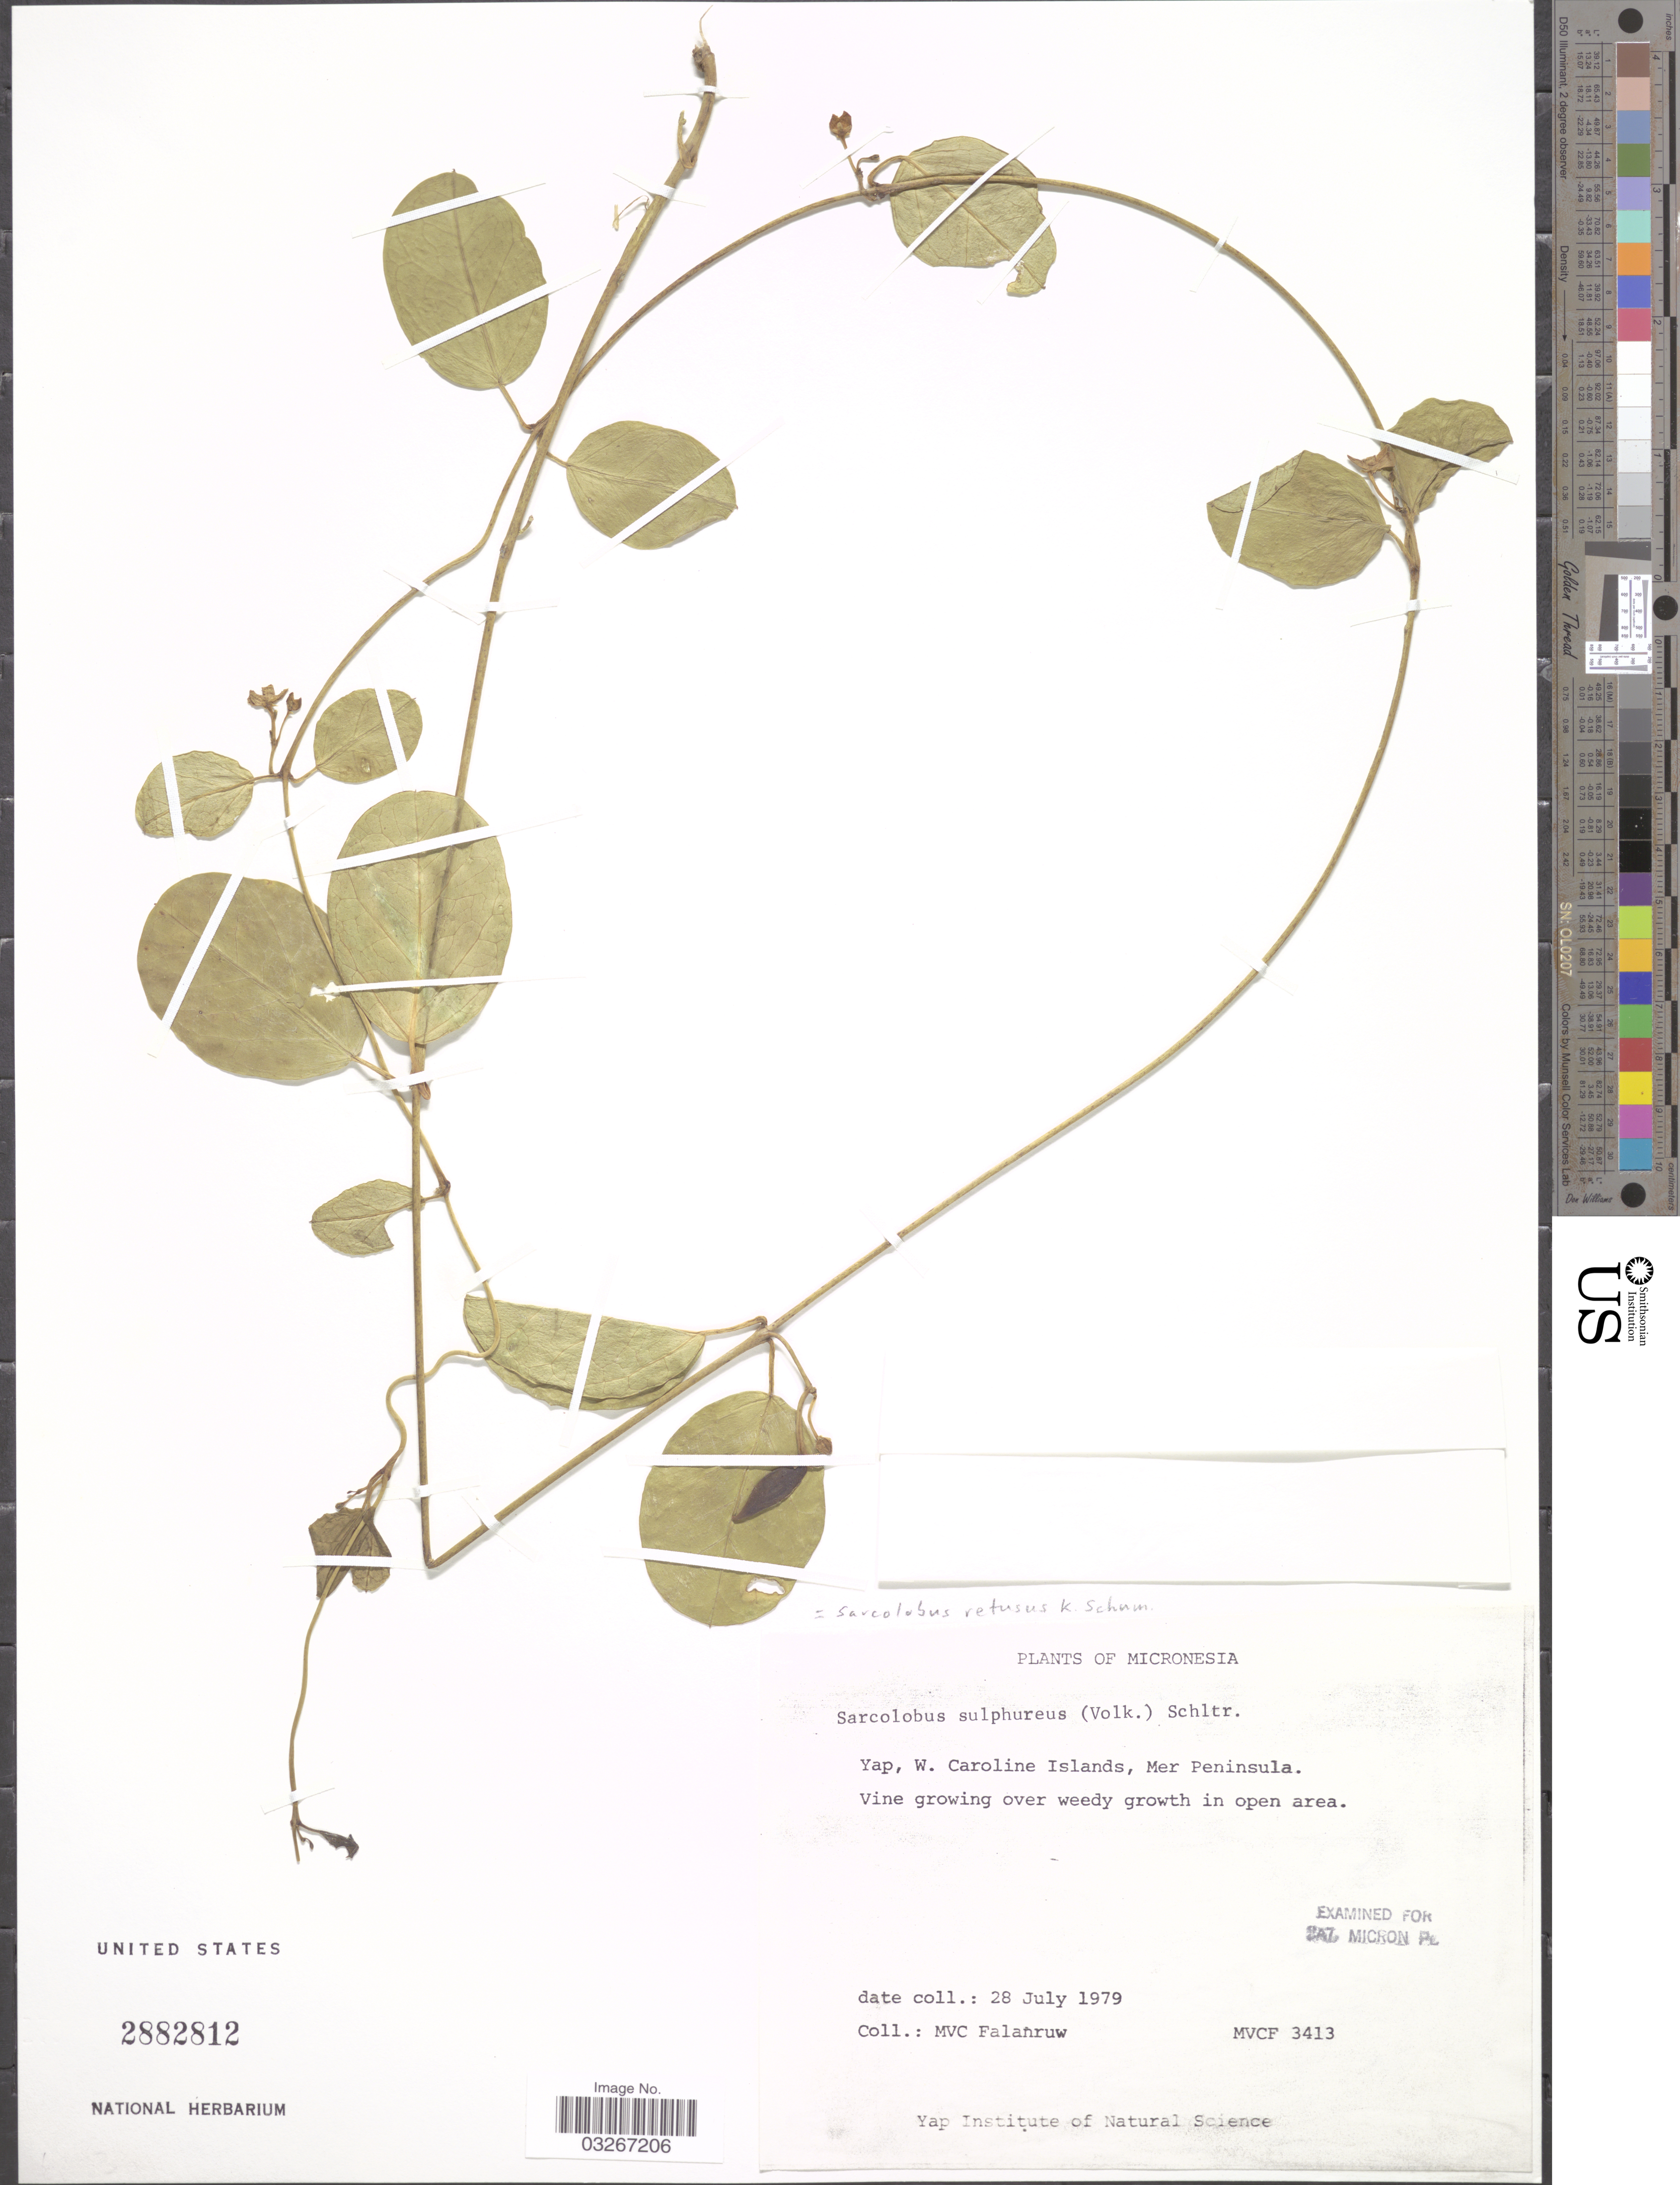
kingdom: Plantae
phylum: Tracheophyta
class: Magnoliopsida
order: Gentianales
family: Apocynaceae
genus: Sarcolobus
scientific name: Sarcolobus retusus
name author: K. Schum.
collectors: M. V. Falanruw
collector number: MVCF3413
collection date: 1979-07-28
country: Micronesia, Federated States of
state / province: Yap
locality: Micronesia. W. Caroline Islands, Mer Peninsula.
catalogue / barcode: US 2882812